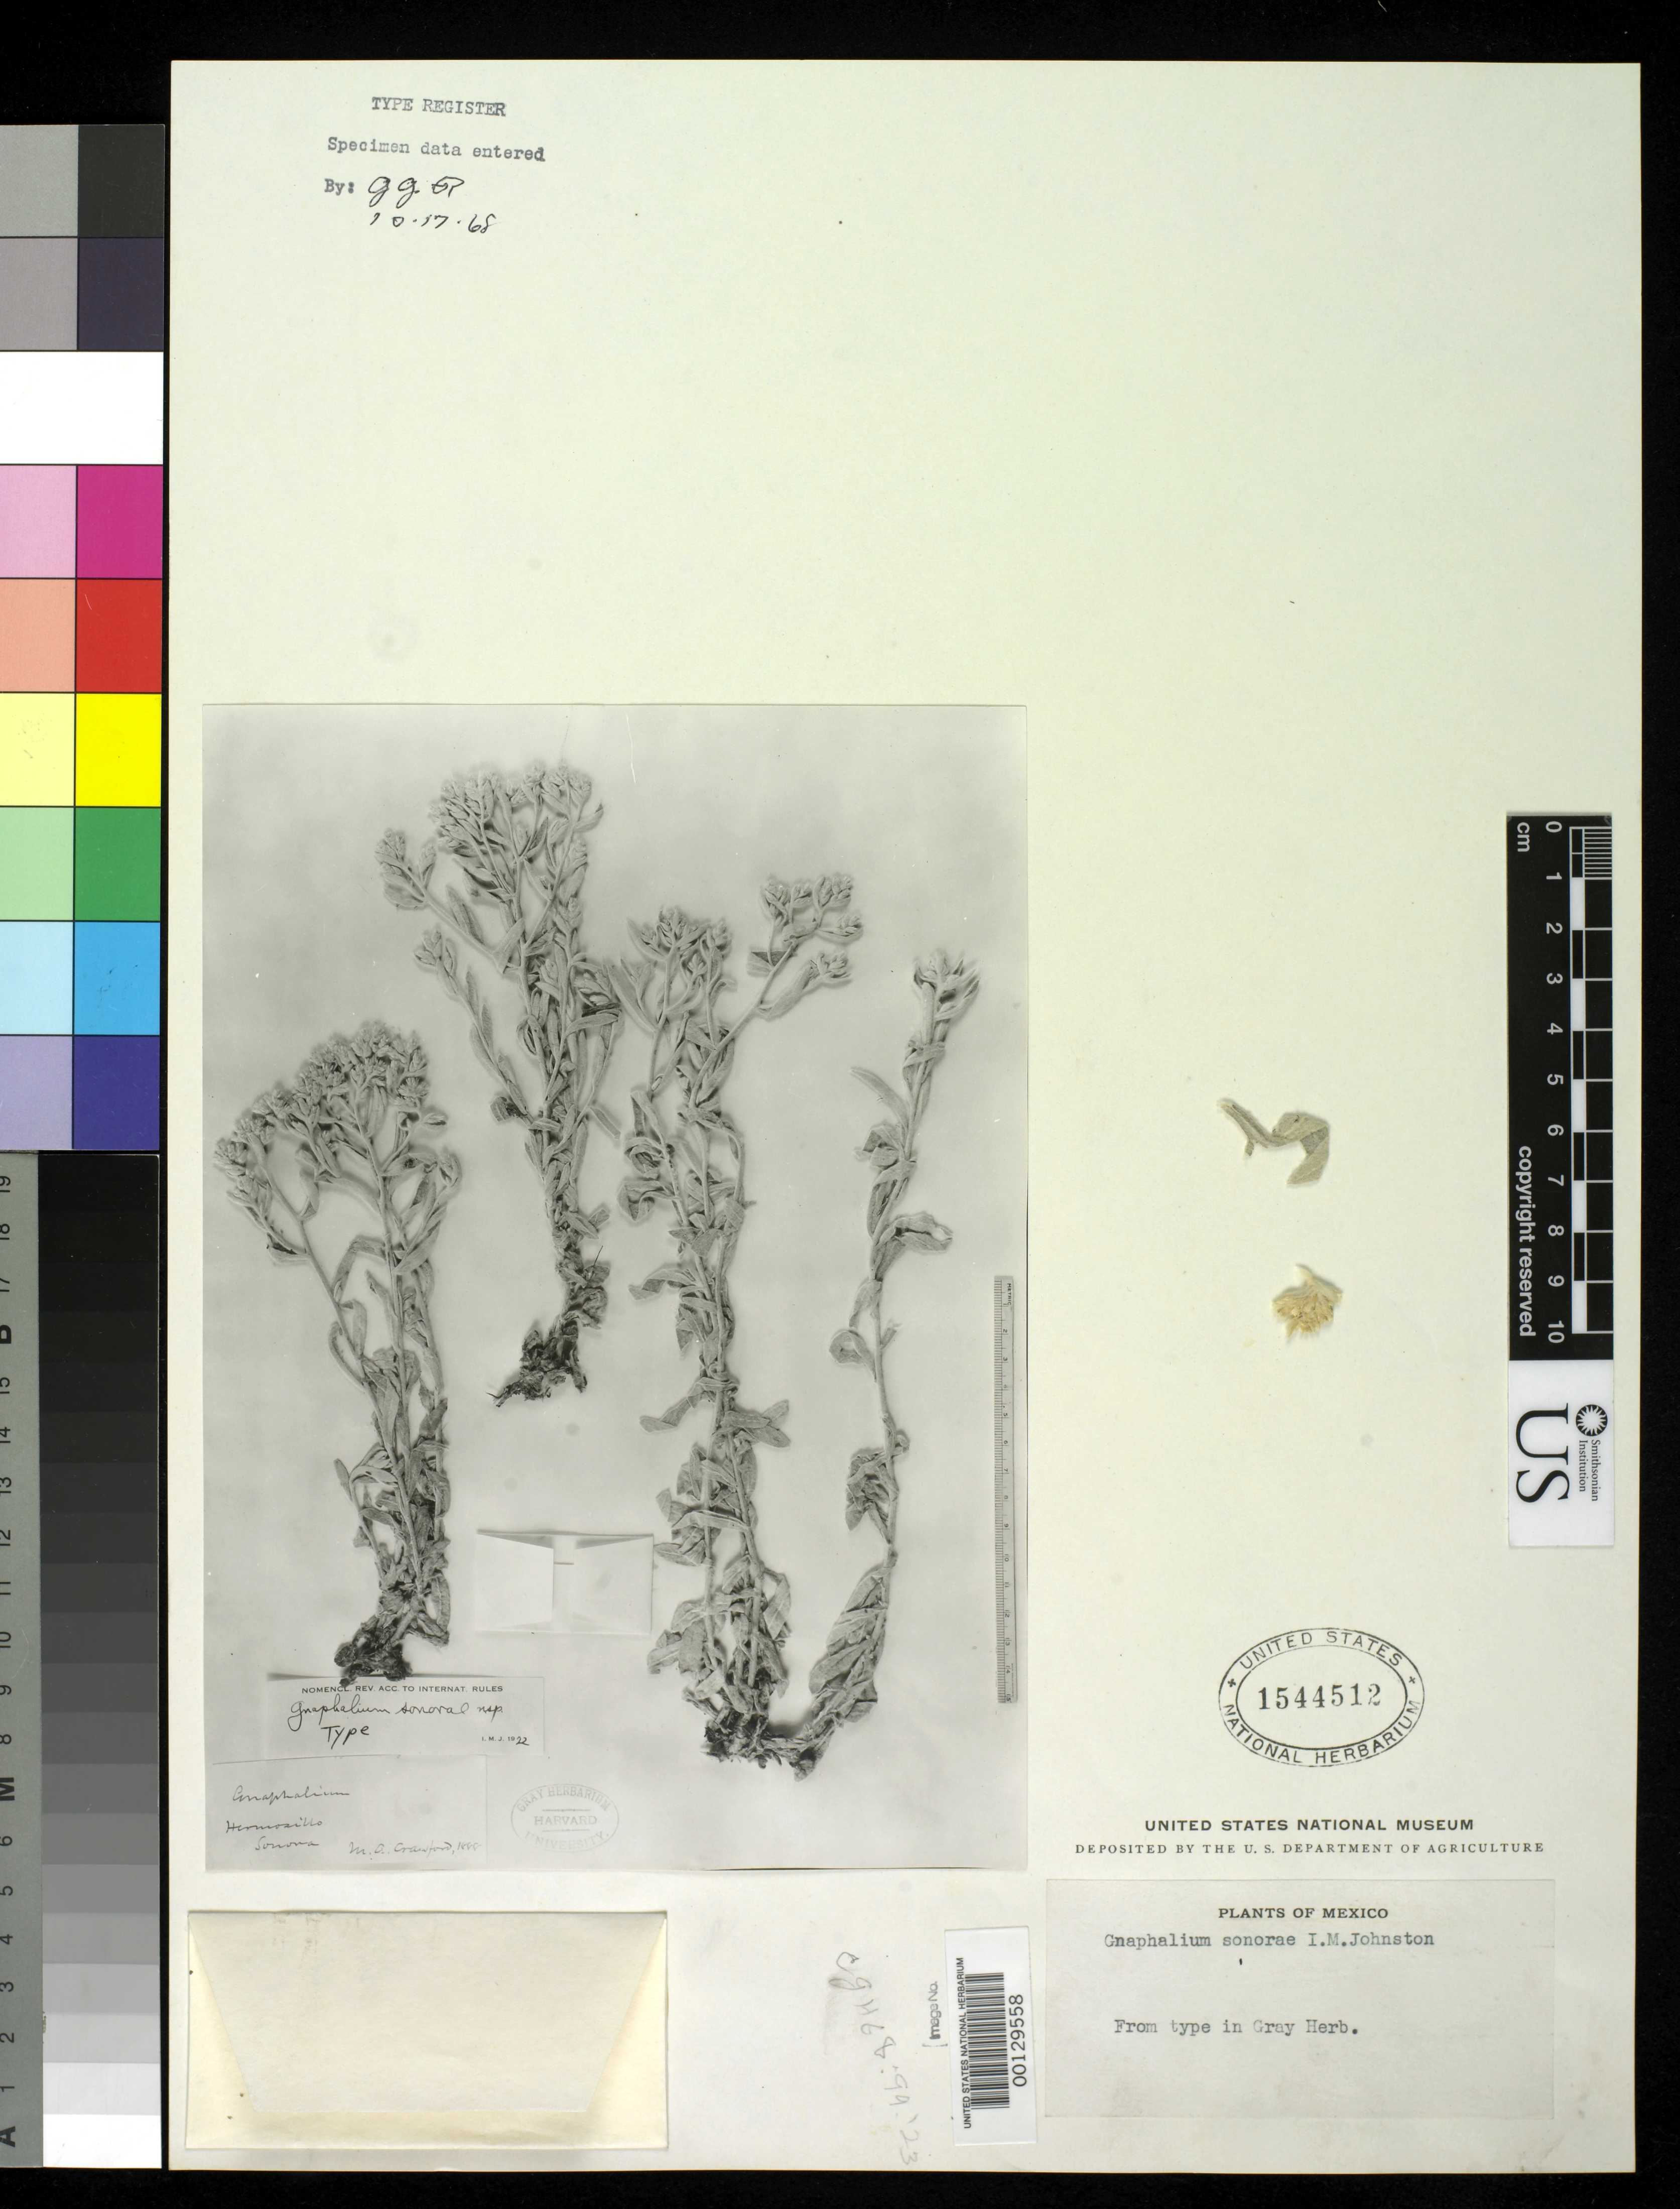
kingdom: Plantae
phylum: Tracheophyta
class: Magnoliopsida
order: Asterales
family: Asteraceae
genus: Gnaphalium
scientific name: Gnaphalium sonorae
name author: I.M. Johnst.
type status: Type Fragment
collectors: M. Crawford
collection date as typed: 1888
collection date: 1888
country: Mexico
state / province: Sonora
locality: Hermosillo.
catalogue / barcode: US 1544512